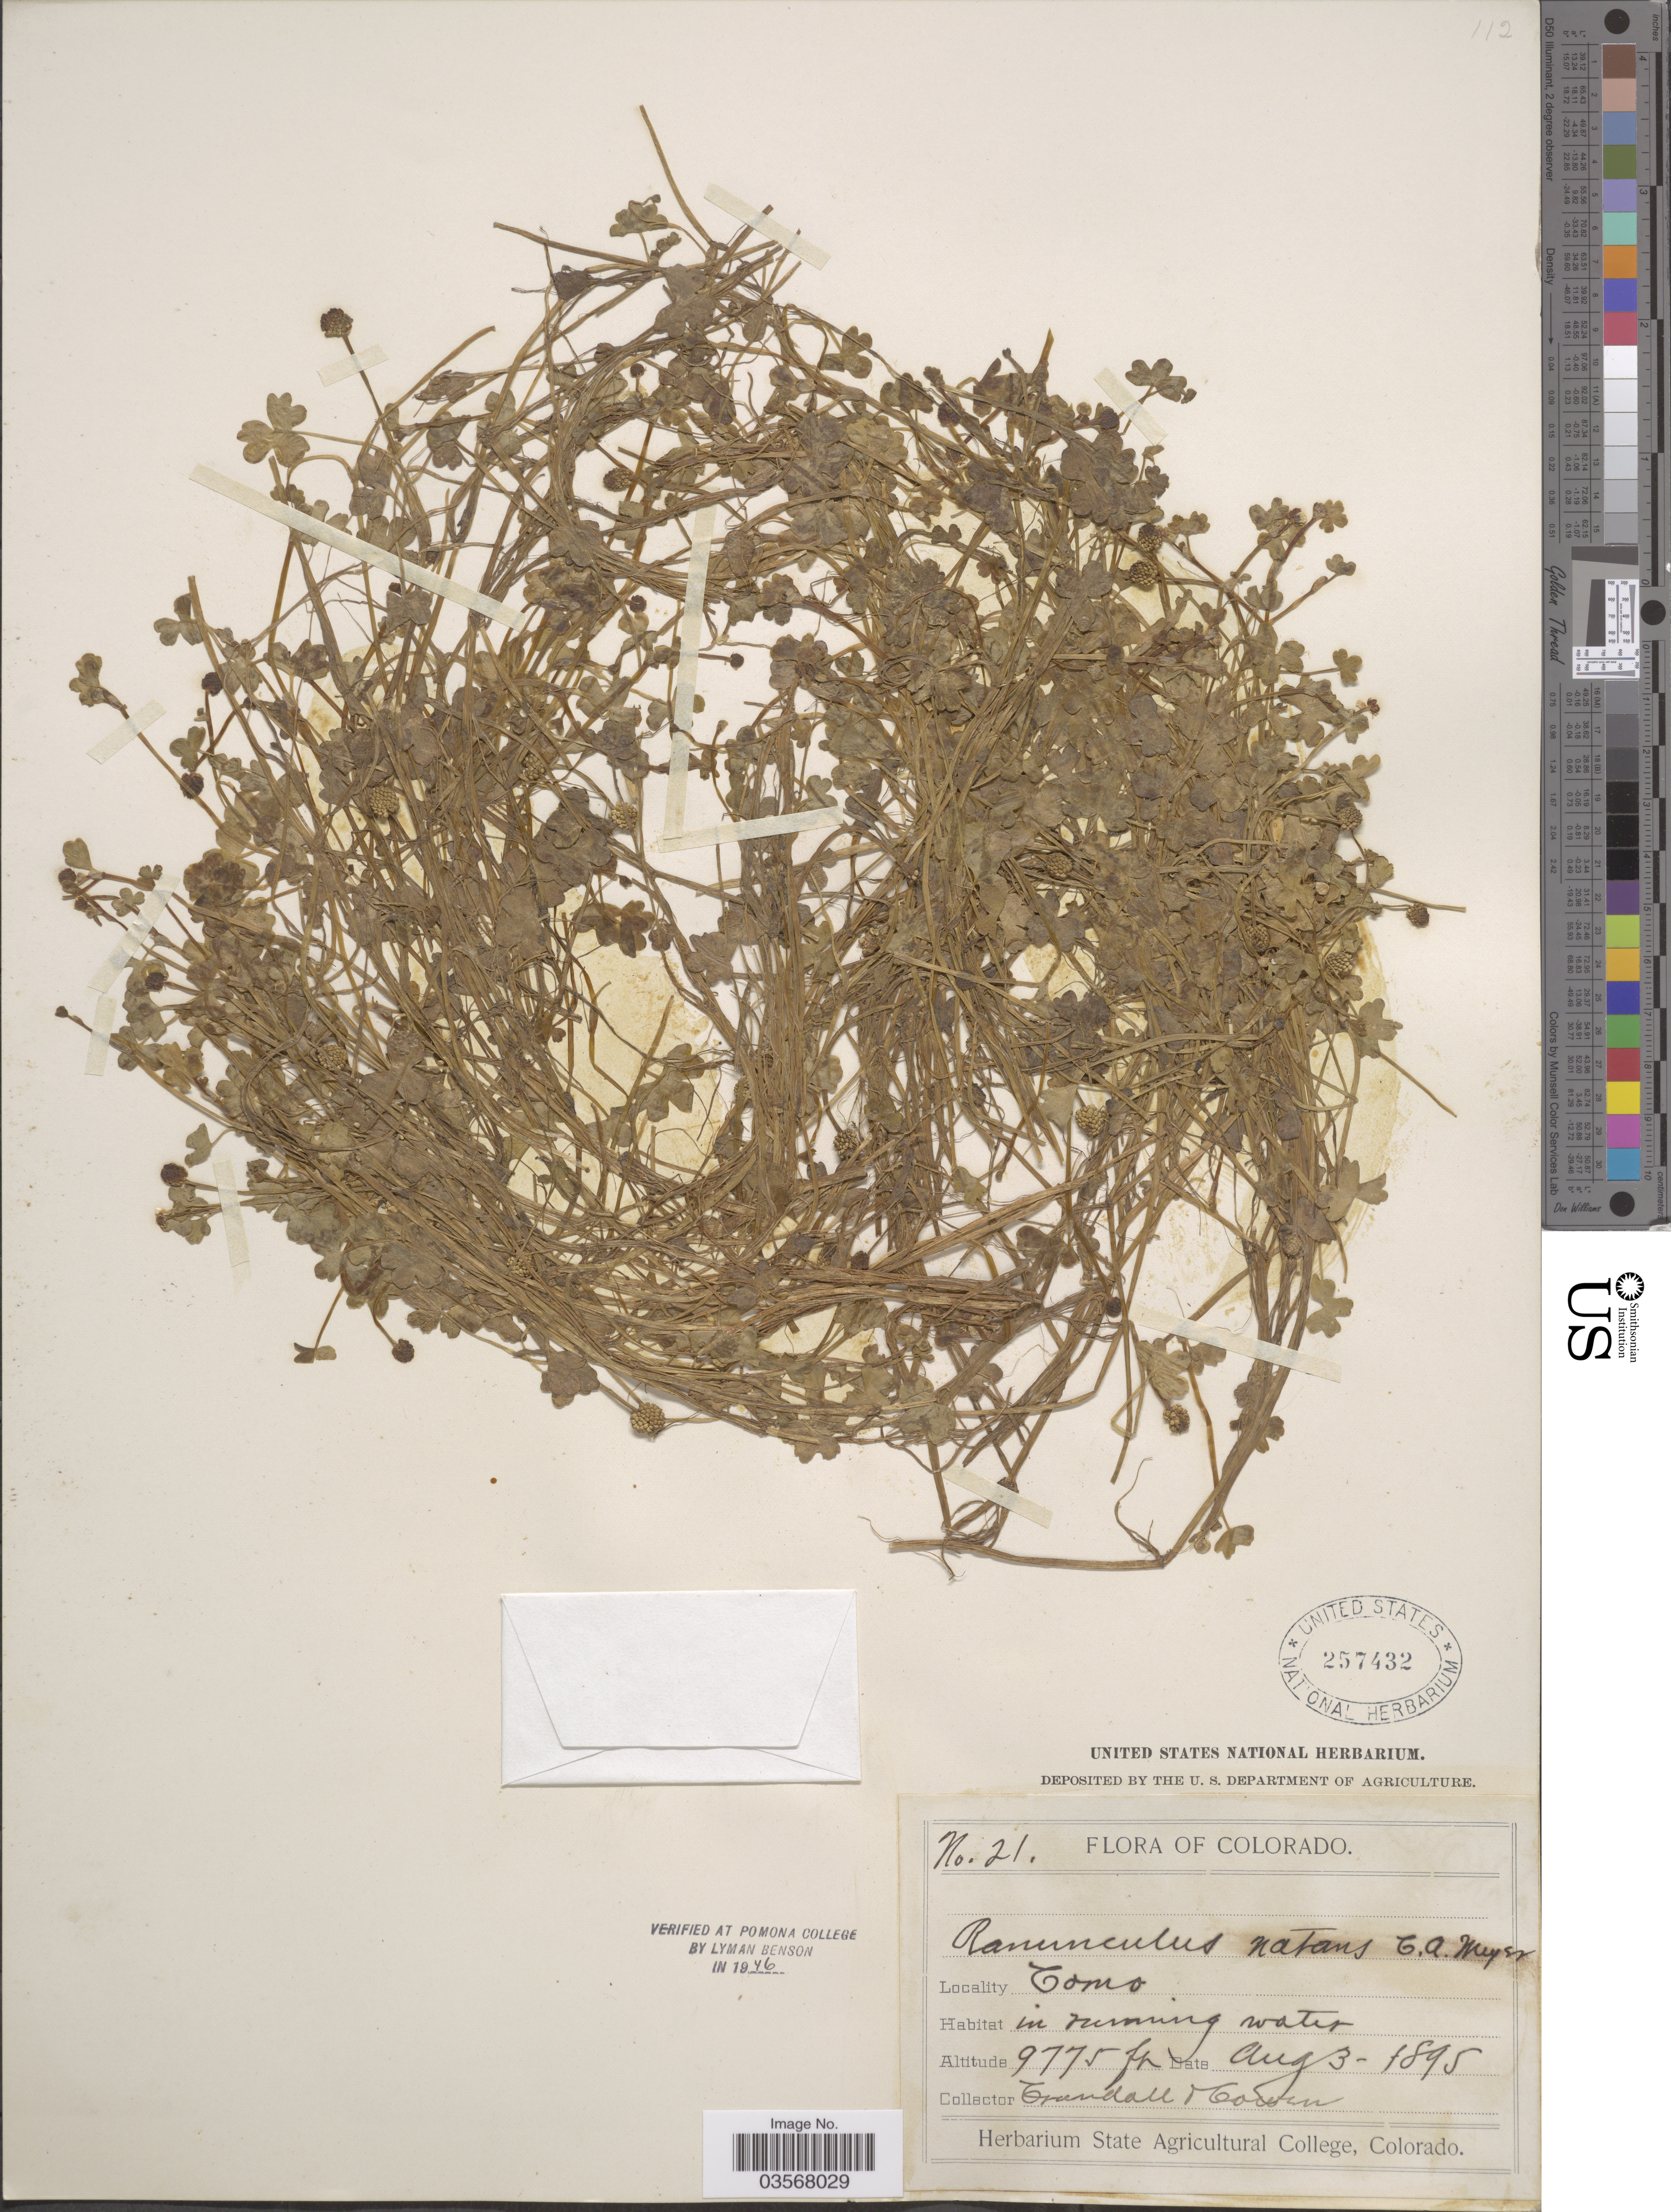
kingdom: Plantae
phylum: Tracheophyta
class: Magnoliopsida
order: Ranunculales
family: Ranunculaceae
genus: Ranunculus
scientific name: Ranunculus natans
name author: C.A. Mey.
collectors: -. Crandall & -. Cowen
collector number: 21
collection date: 1895-08-03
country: United States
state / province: Colorado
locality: Como.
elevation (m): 2979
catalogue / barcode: US 257432